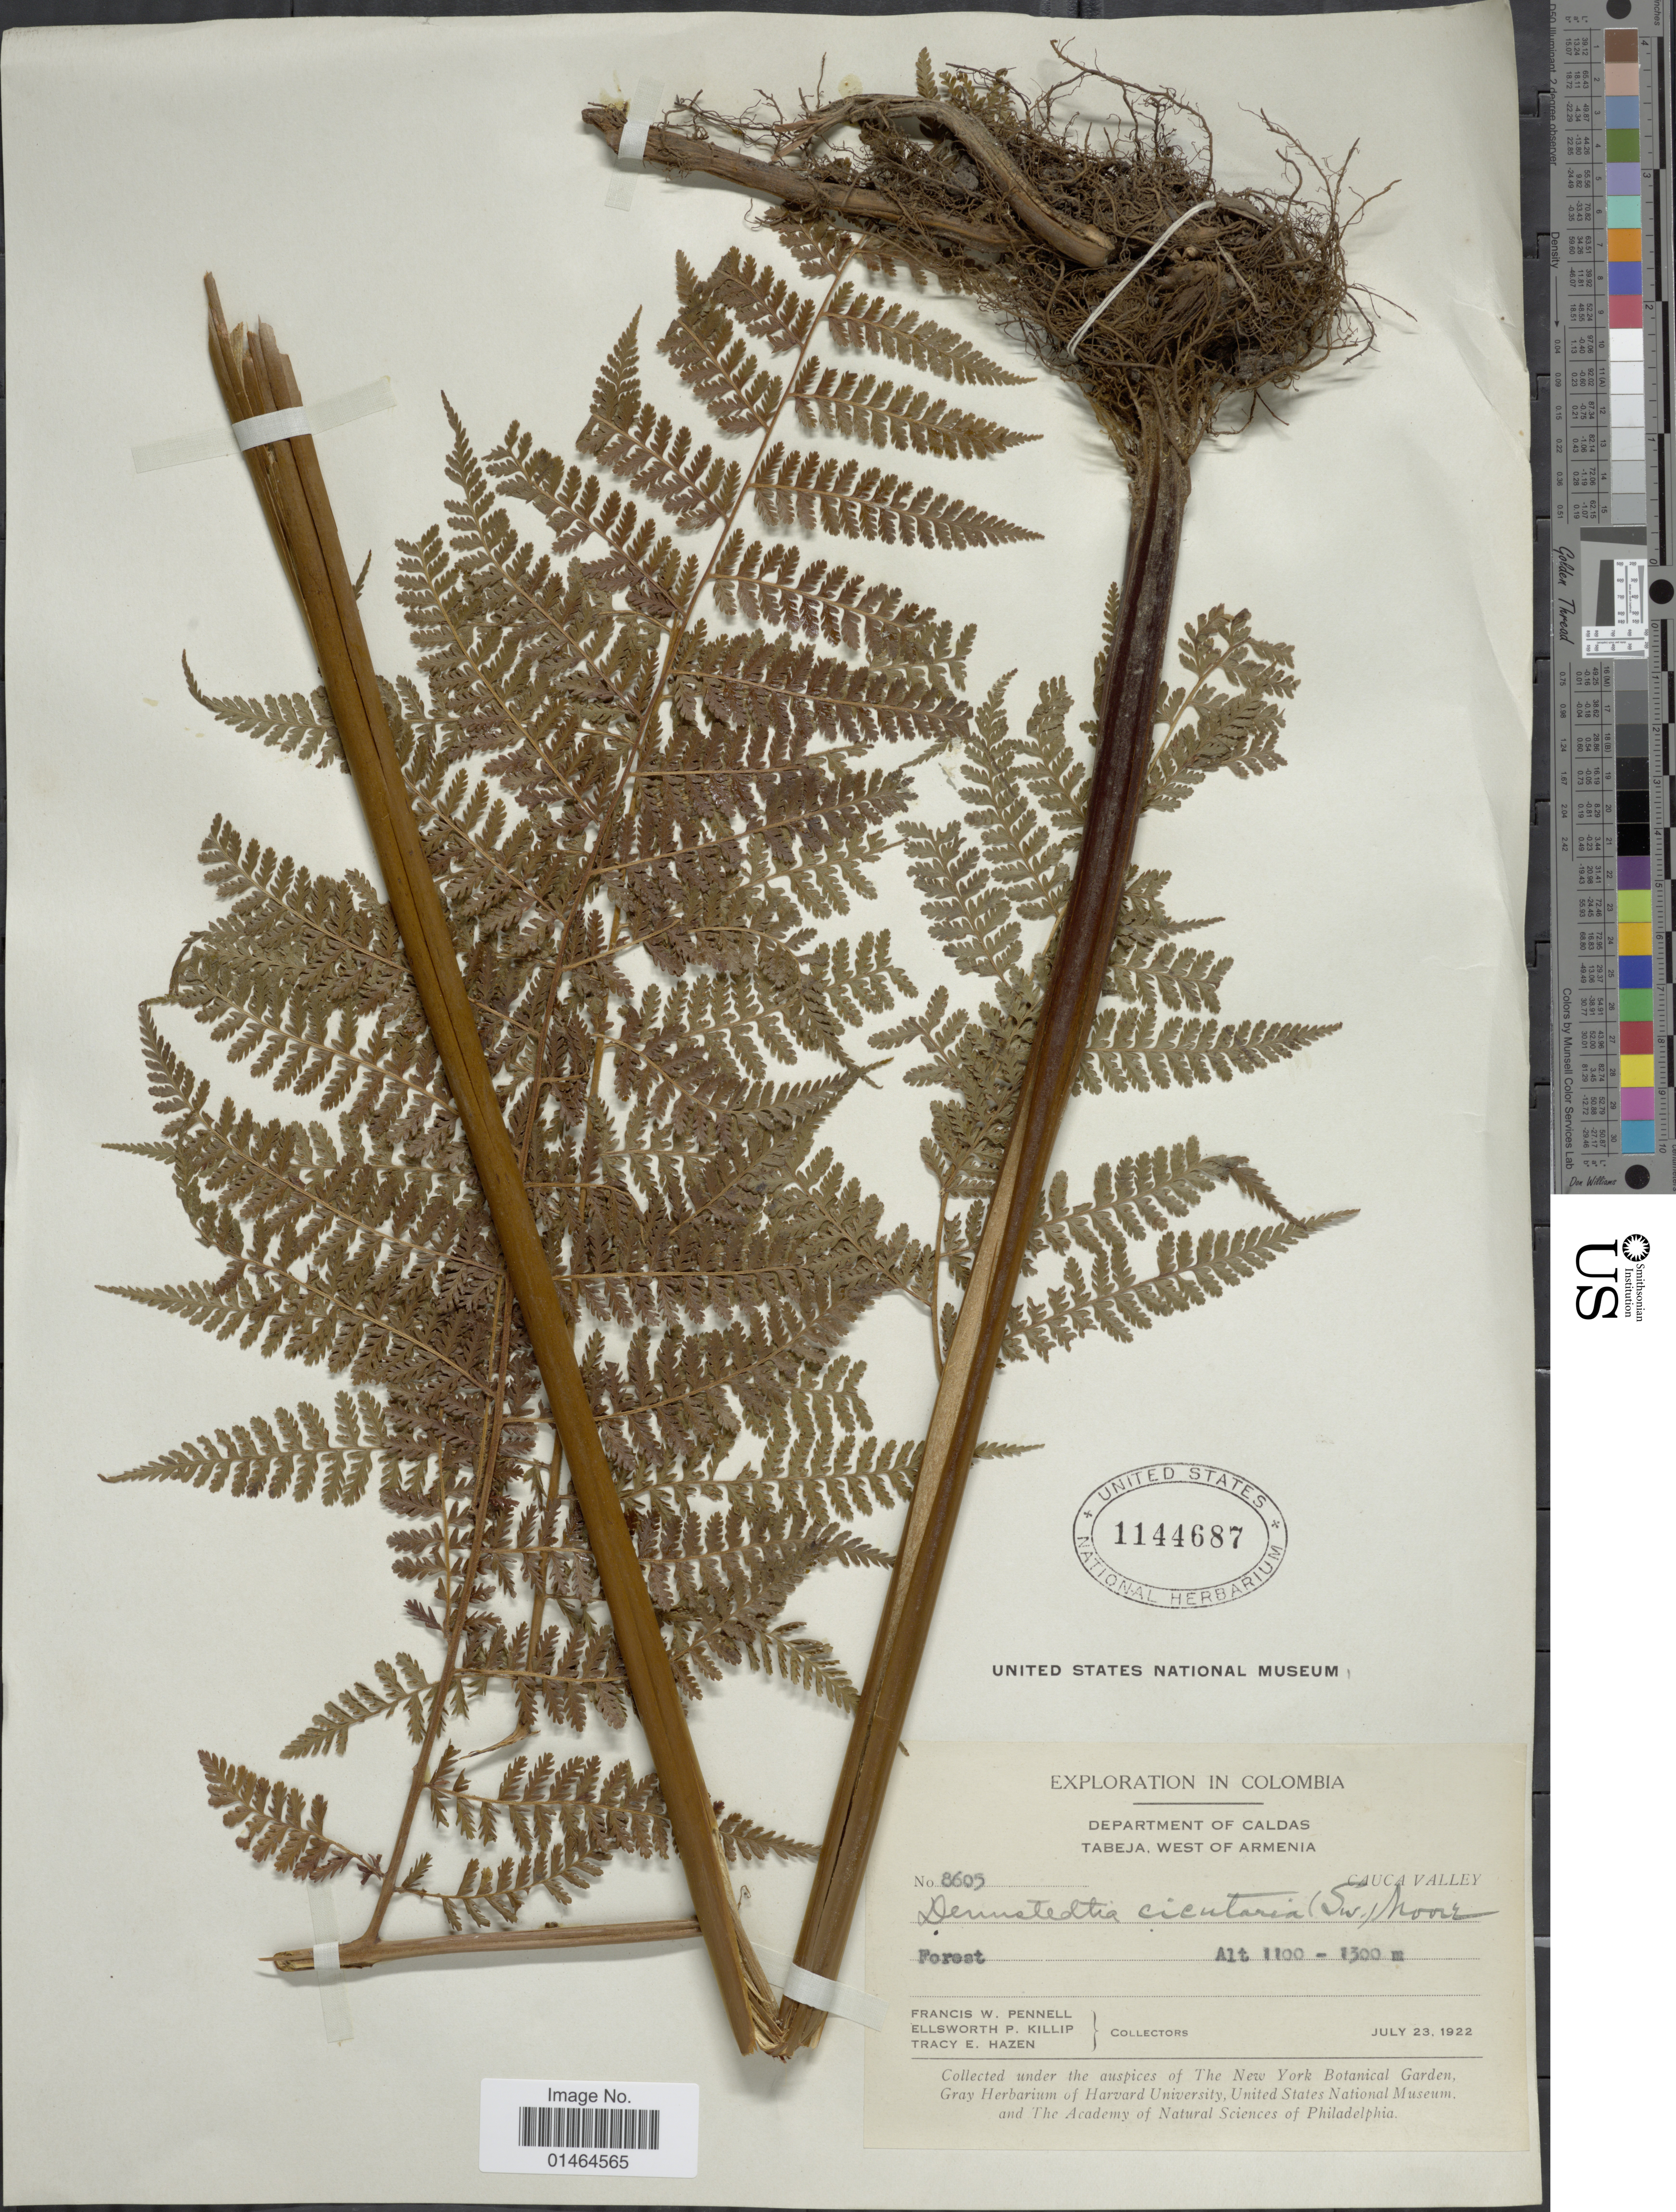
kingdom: Plantae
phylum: Tracheophyta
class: Polypodiopsida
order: Polypodiales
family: Dennstaedtiaceae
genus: Dennstaedtia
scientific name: Dennstaedtia cicutaria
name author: (Sw.) T. Moore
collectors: F. W. Pennell, E. P. Killip & T. E. Hazen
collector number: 8605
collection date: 1922-07-23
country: Colombia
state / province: Caldas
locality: Tabeja, West of Armenia.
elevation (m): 1100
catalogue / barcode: US 1144687